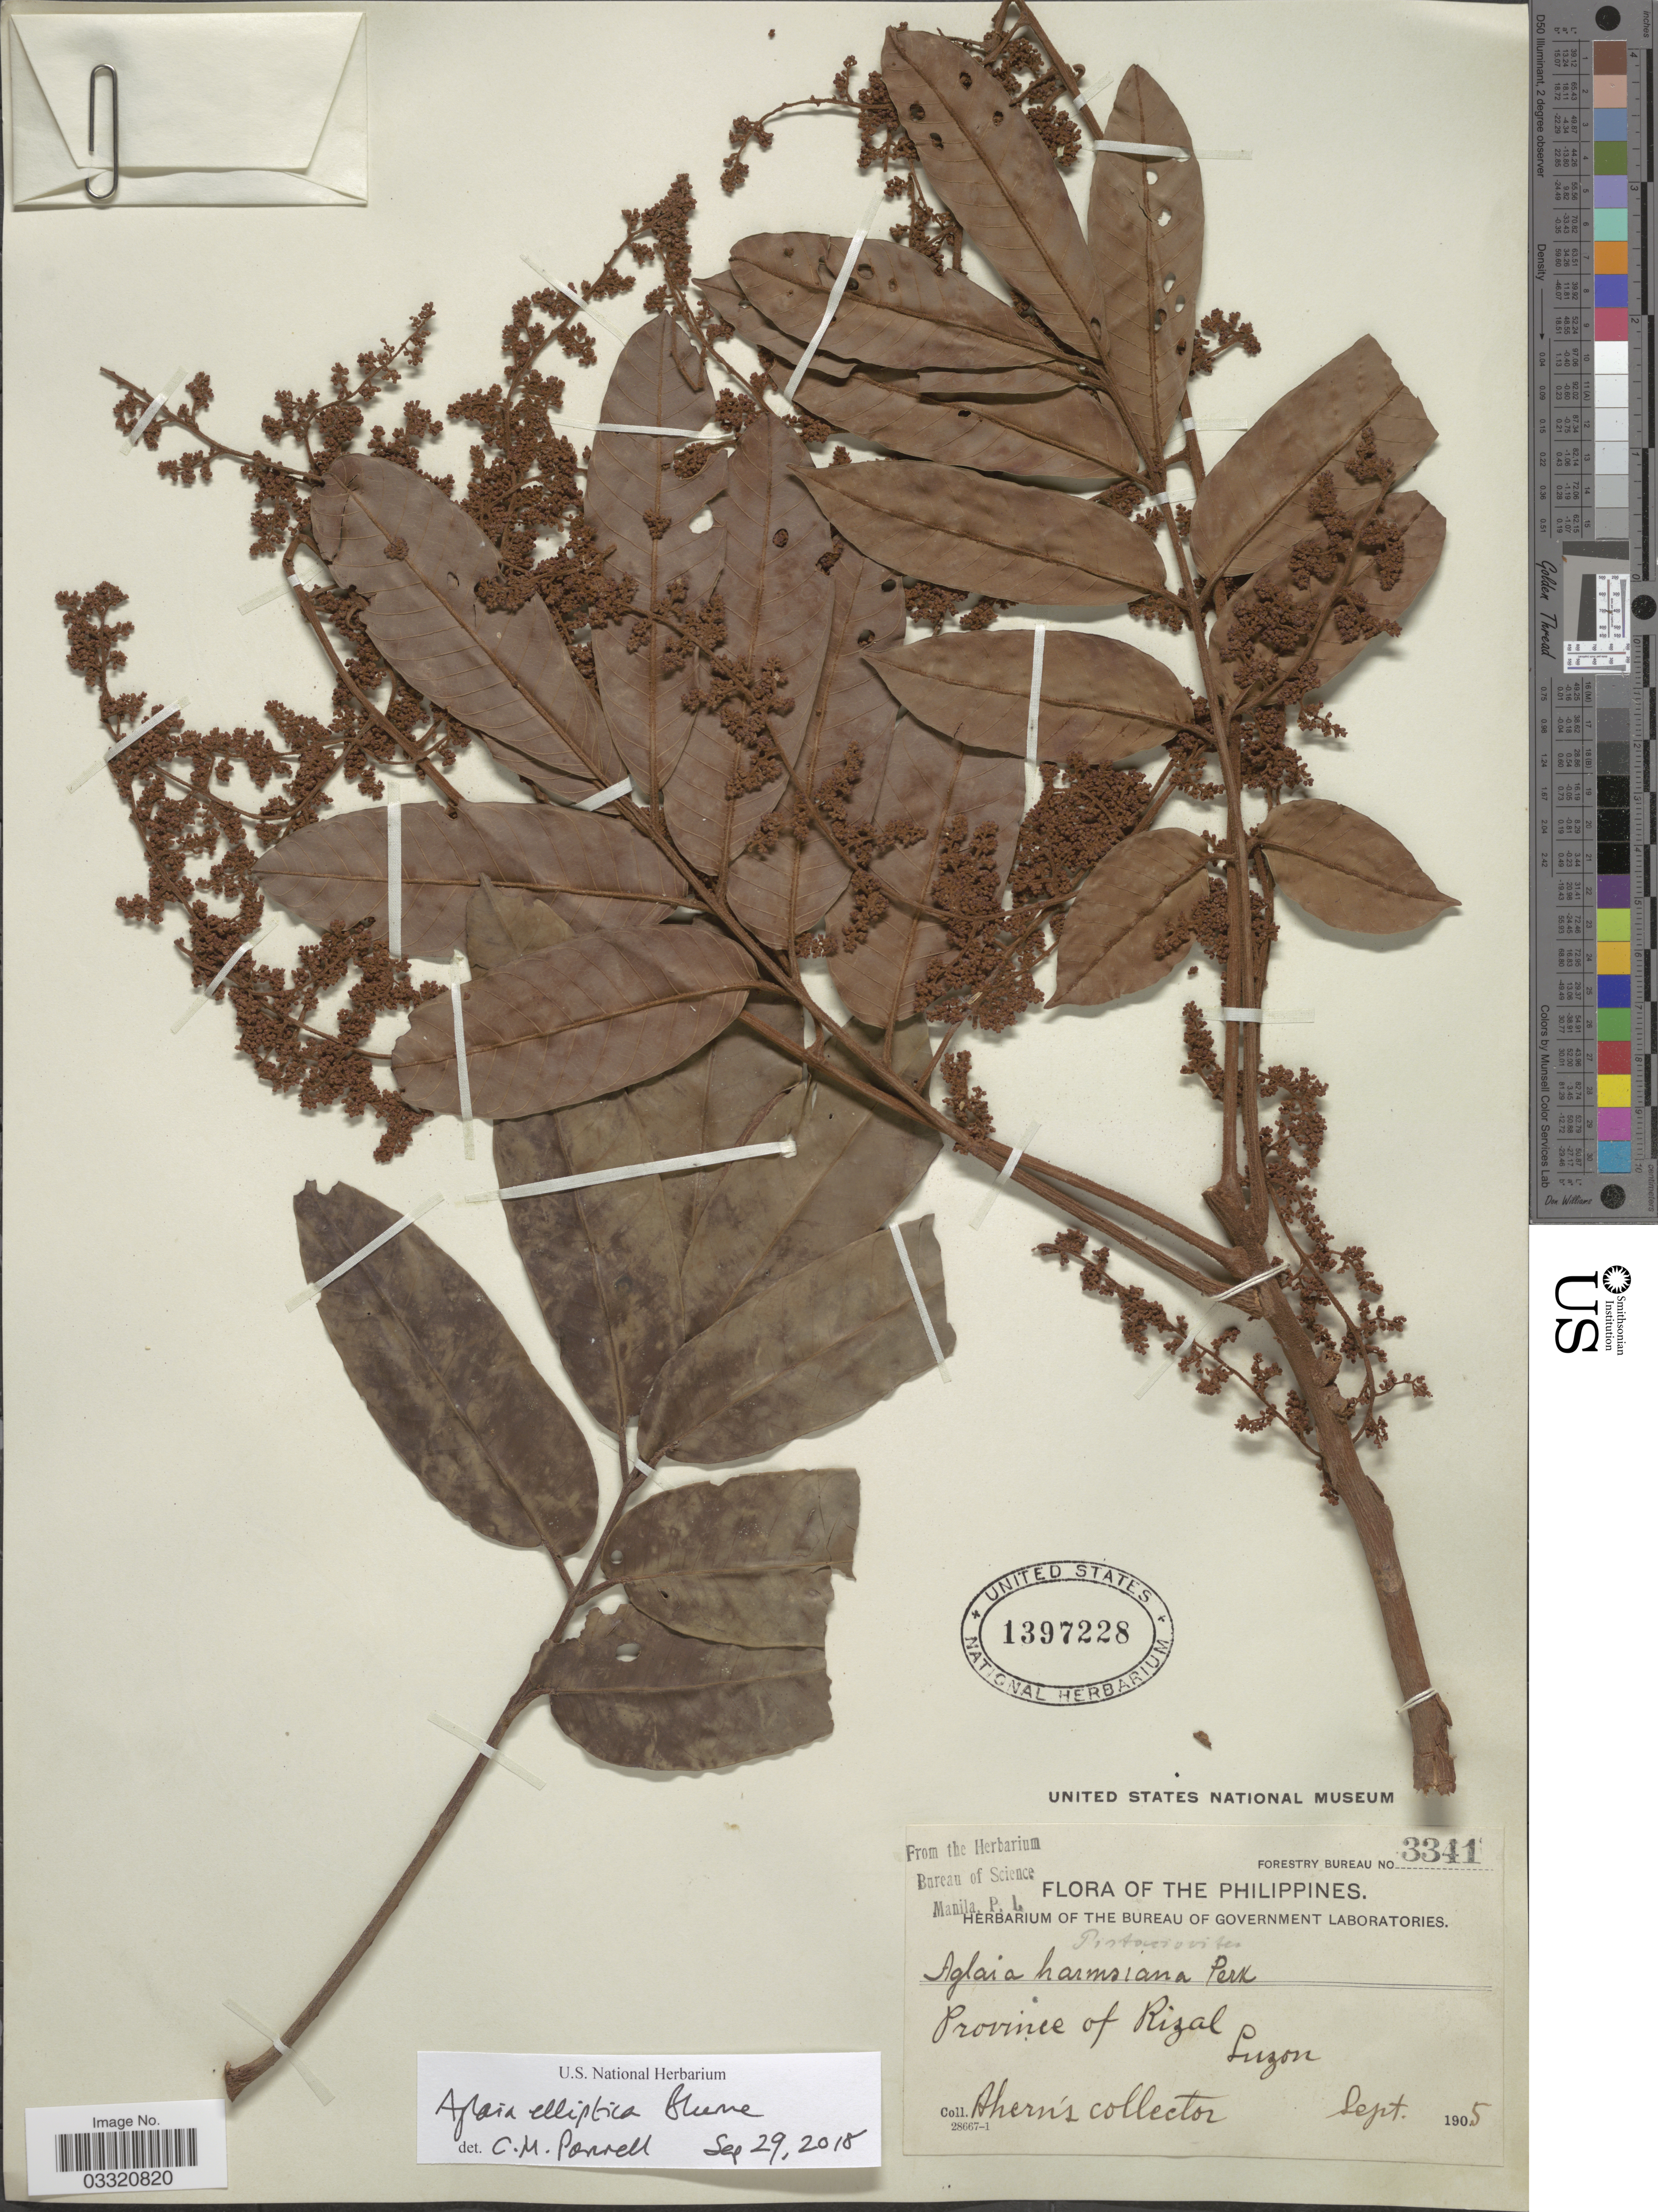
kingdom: Plantae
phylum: Tracheophyta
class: Magnoliopsida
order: Sapindales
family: Meliaceae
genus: Aglaia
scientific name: Aglaia elliptica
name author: Blume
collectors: Ahern's collector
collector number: Forestry Bureau 3341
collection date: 1905-09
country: Philippines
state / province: Calabarzon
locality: Province of Rizal, Luzon.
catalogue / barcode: US 1397228